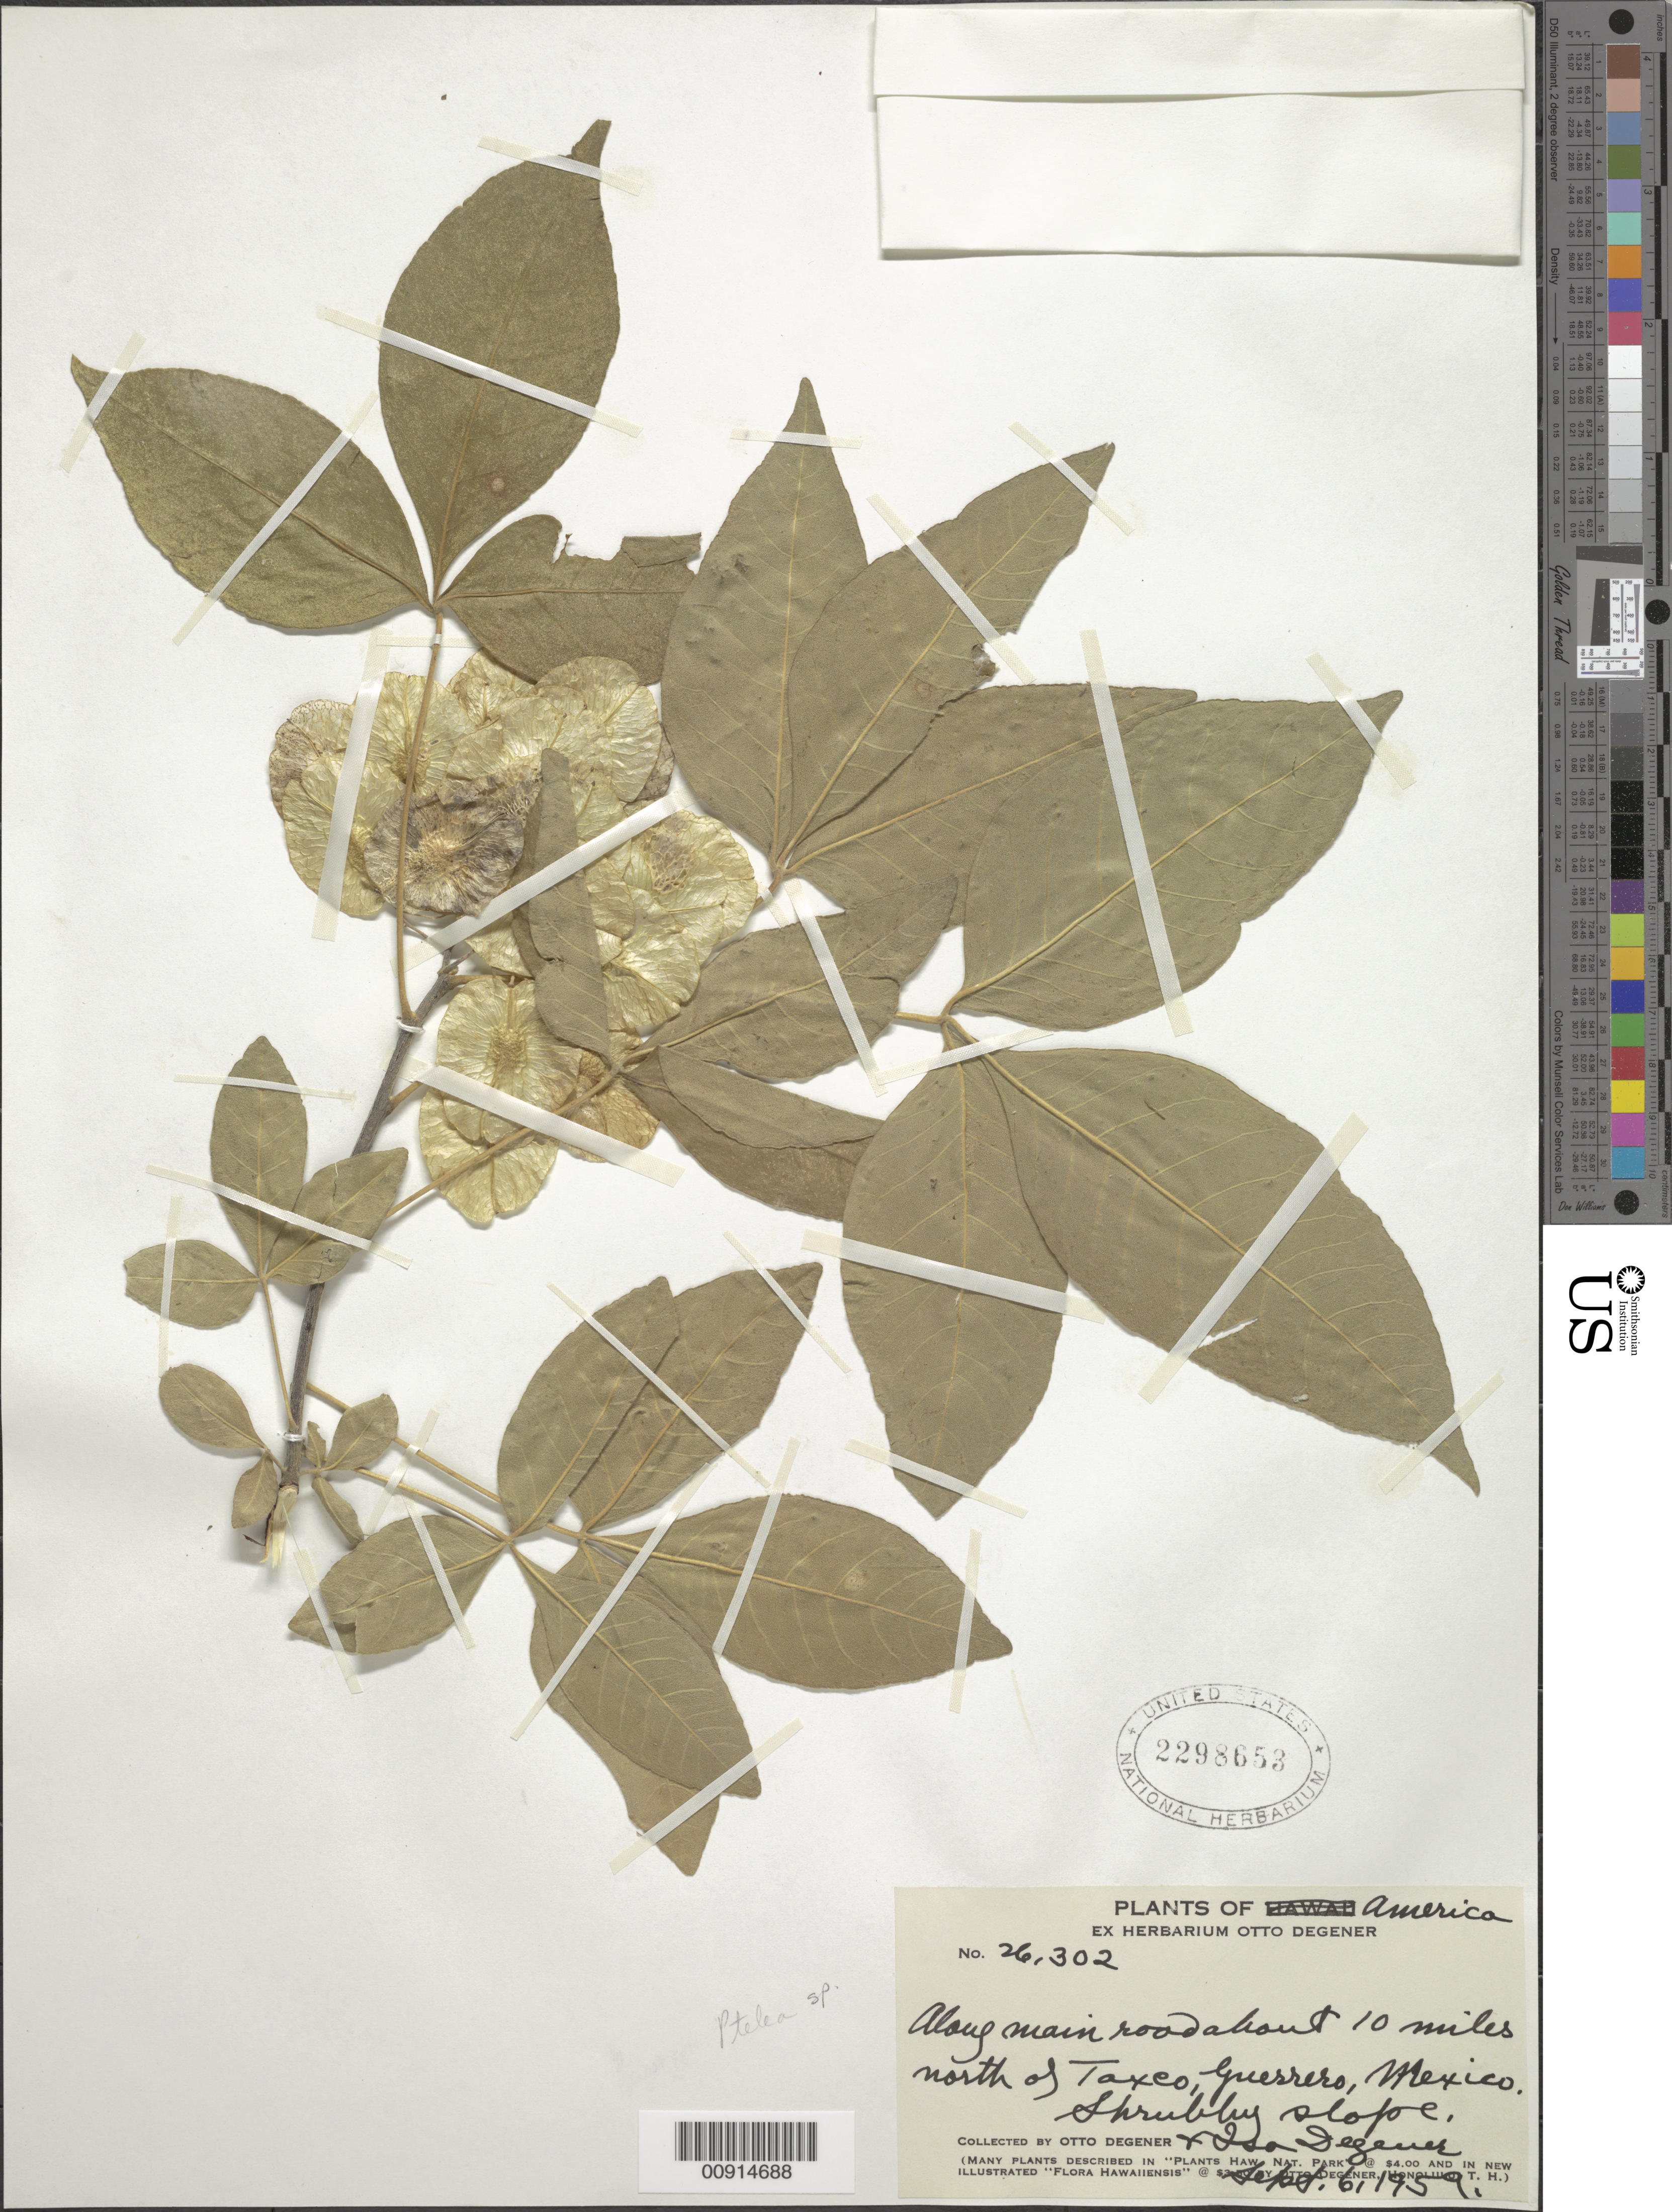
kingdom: Plantae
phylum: Tracheophyta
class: Magnoliopsida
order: Sapindales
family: Rutaceae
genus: Ptelea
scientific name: Ptelea sp.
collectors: O. Degener & I. Degener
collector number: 26,302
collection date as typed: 06 Sep 1959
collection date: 1959-09-06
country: Mexico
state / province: Guerrero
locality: Along main road about 10 miles north of Taxco, Guerrero.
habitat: Shrubby slope.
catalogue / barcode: US 2298653